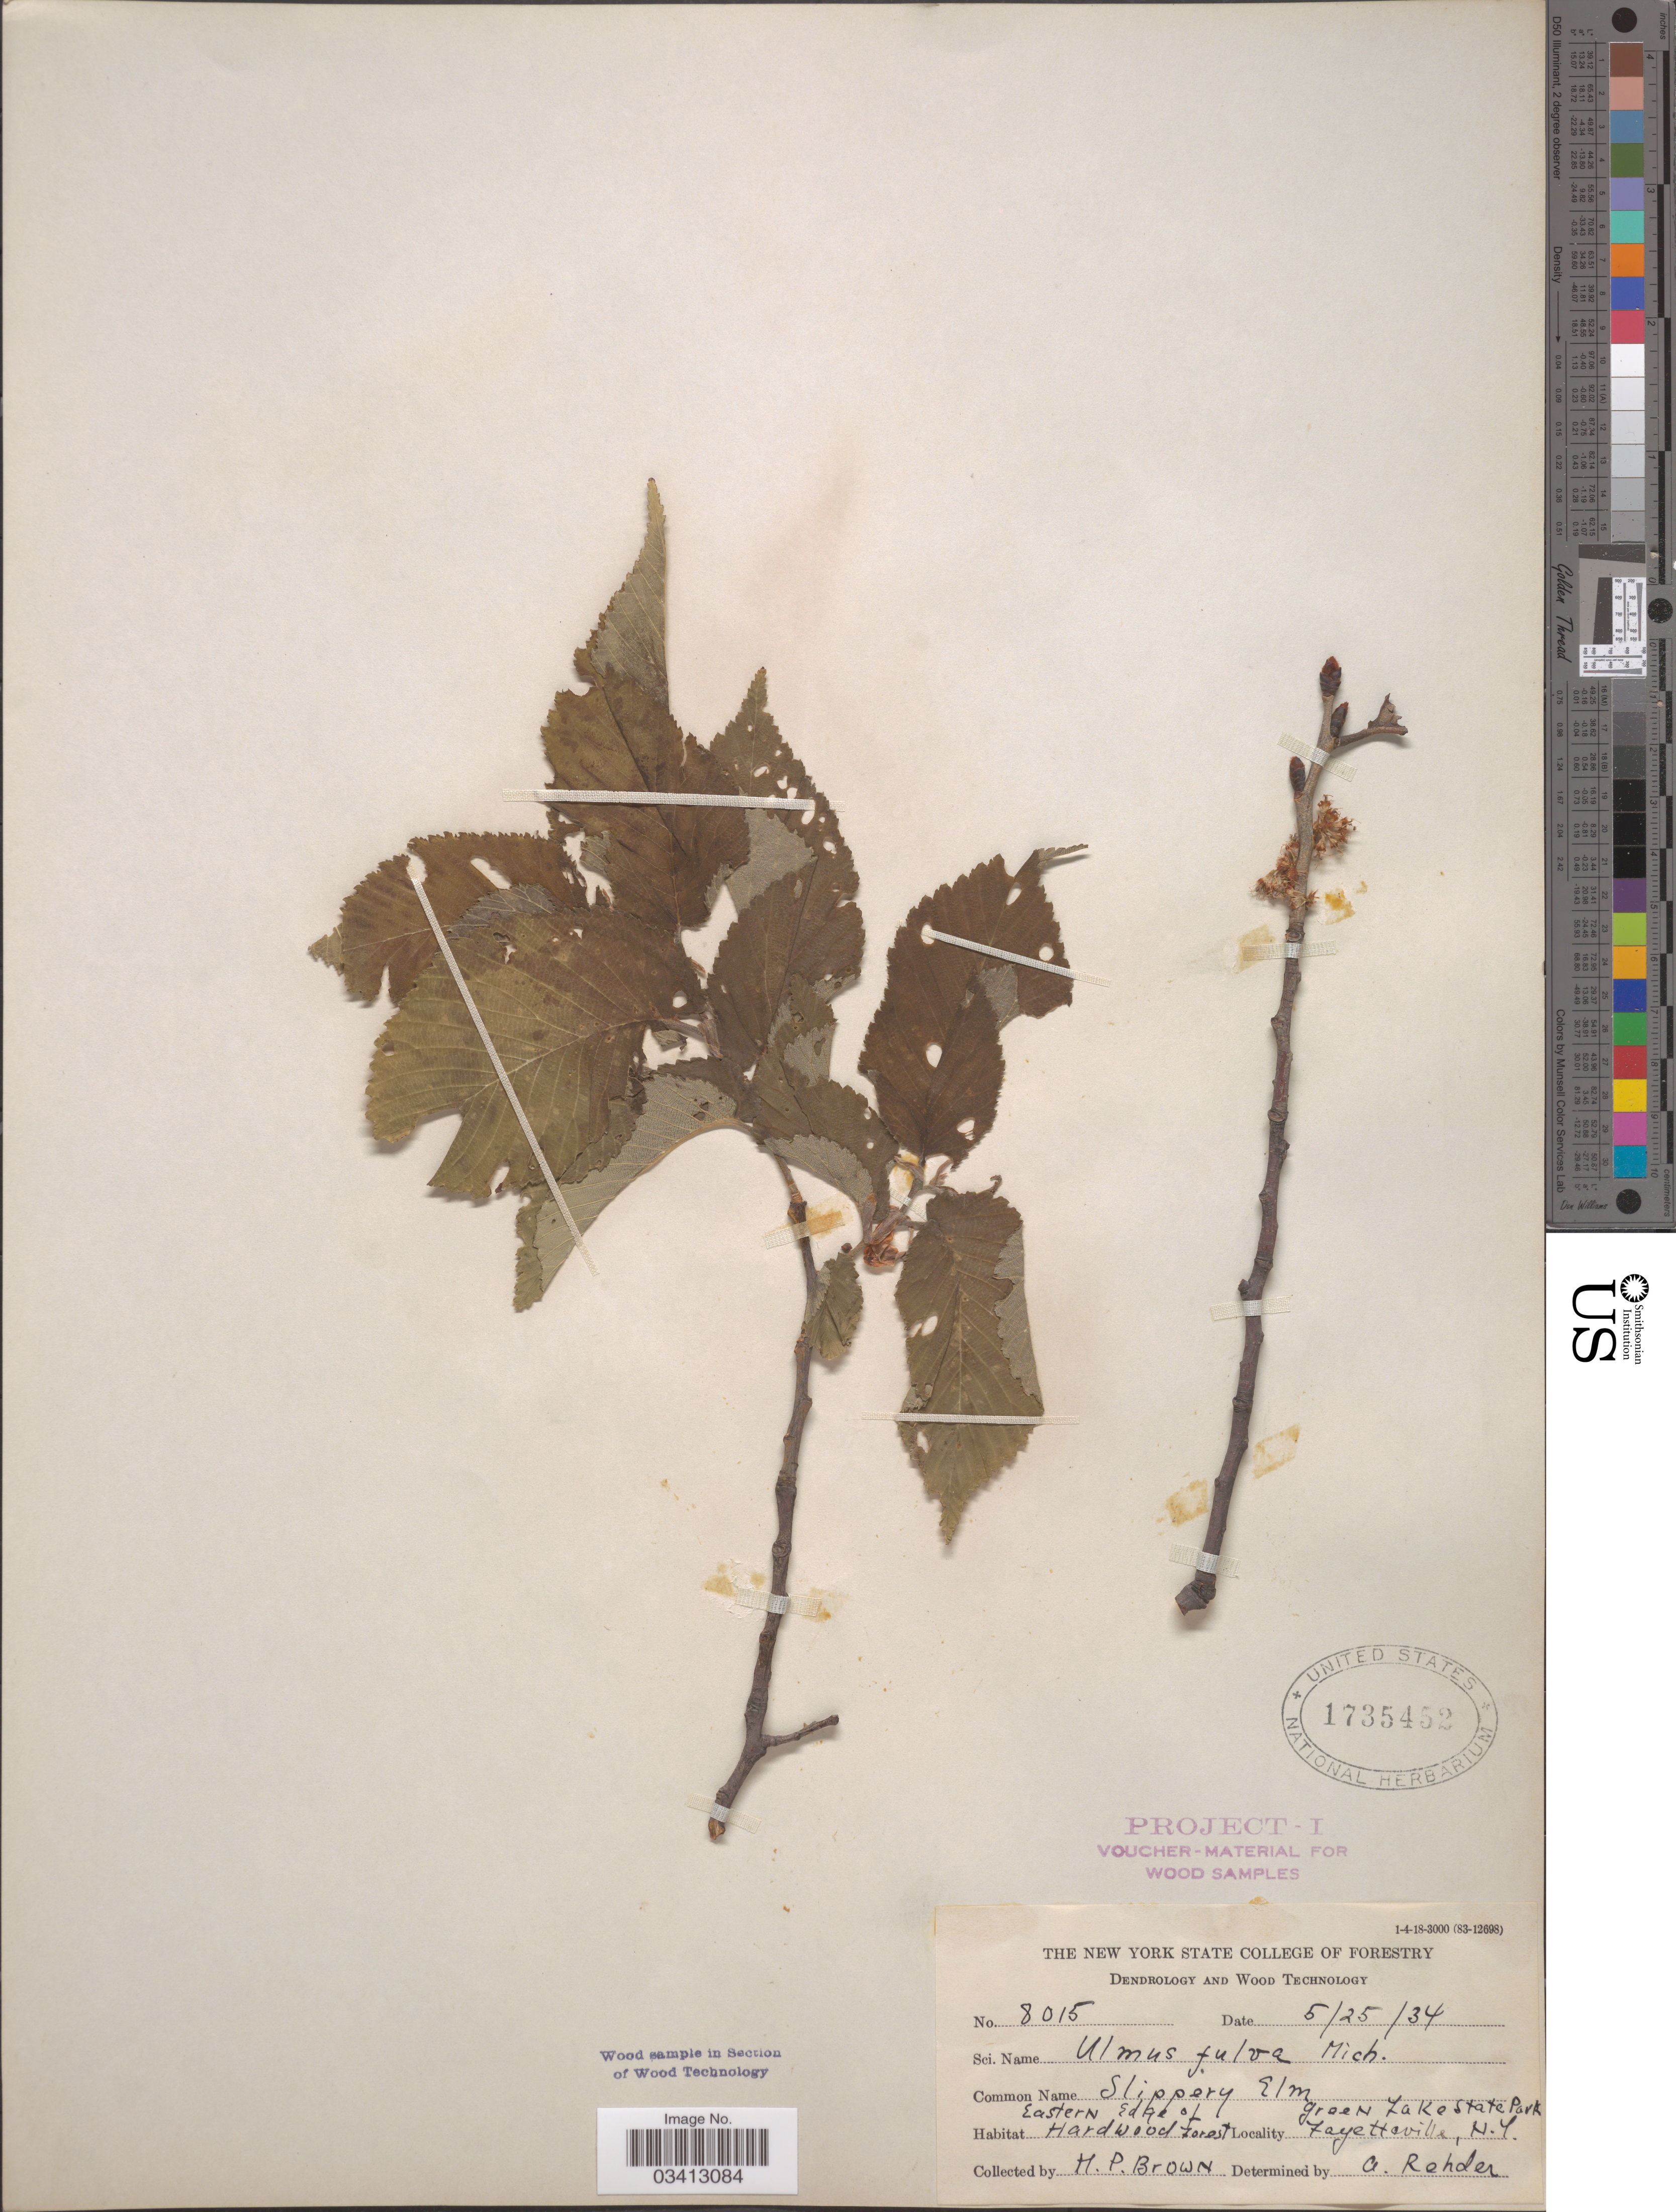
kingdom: Plantae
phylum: Tracheophyta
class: Magnoliopsida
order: Rosales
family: Ulmaceae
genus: Ulmus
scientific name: Ulmus rubra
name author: Muhl.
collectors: H. P. Brown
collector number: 8015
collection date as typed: Transcribed d/m/y: 25/5/34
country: United States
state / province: New York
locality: Eastern edge of Hardwood Forest. Green Lake State Park, Fayetteville.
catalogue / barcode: US 1735452